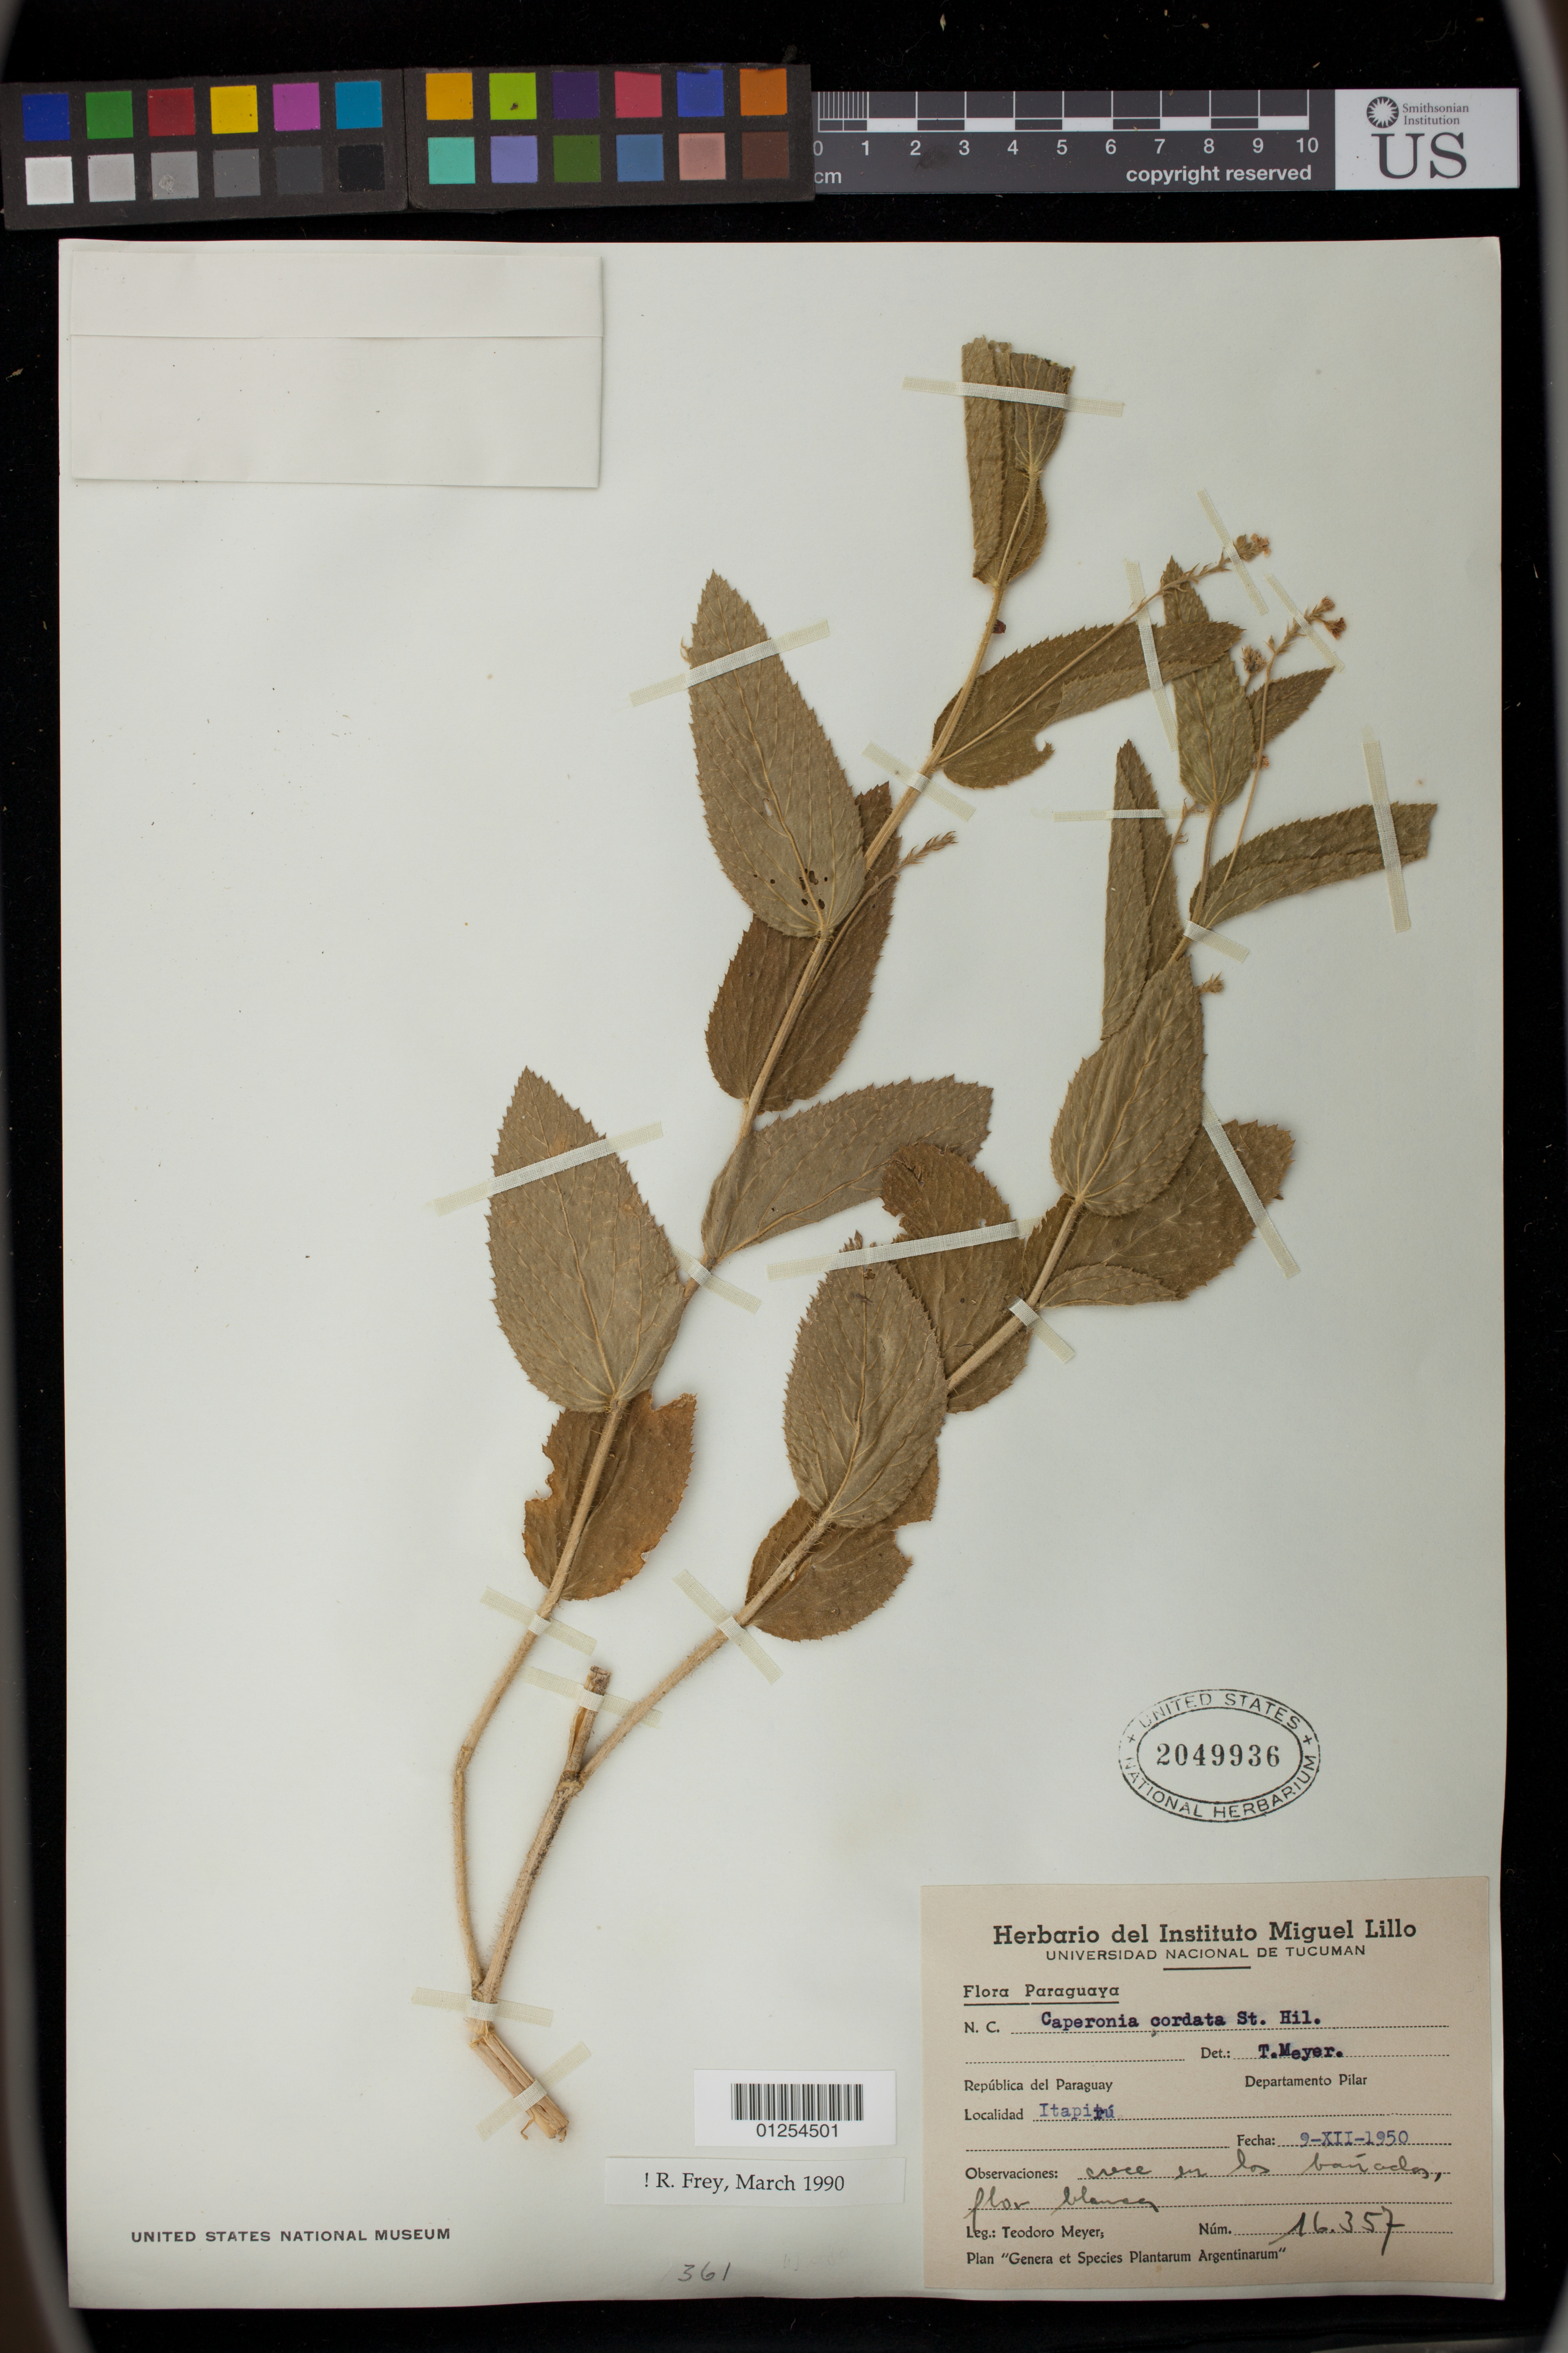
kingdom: Plantae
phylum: Tracheophyta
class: Magnoliopsida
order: Malpighiales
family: Euphorbiaceae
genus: Caperonia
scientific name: Caperonia cordata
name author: A. St.-Hil.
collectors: T. Meyer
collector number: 16357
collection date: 1950-12-09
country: Paraguay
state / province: Ñeembucú (?)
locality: Itapitu. Pilar.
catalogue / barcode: US 2049936